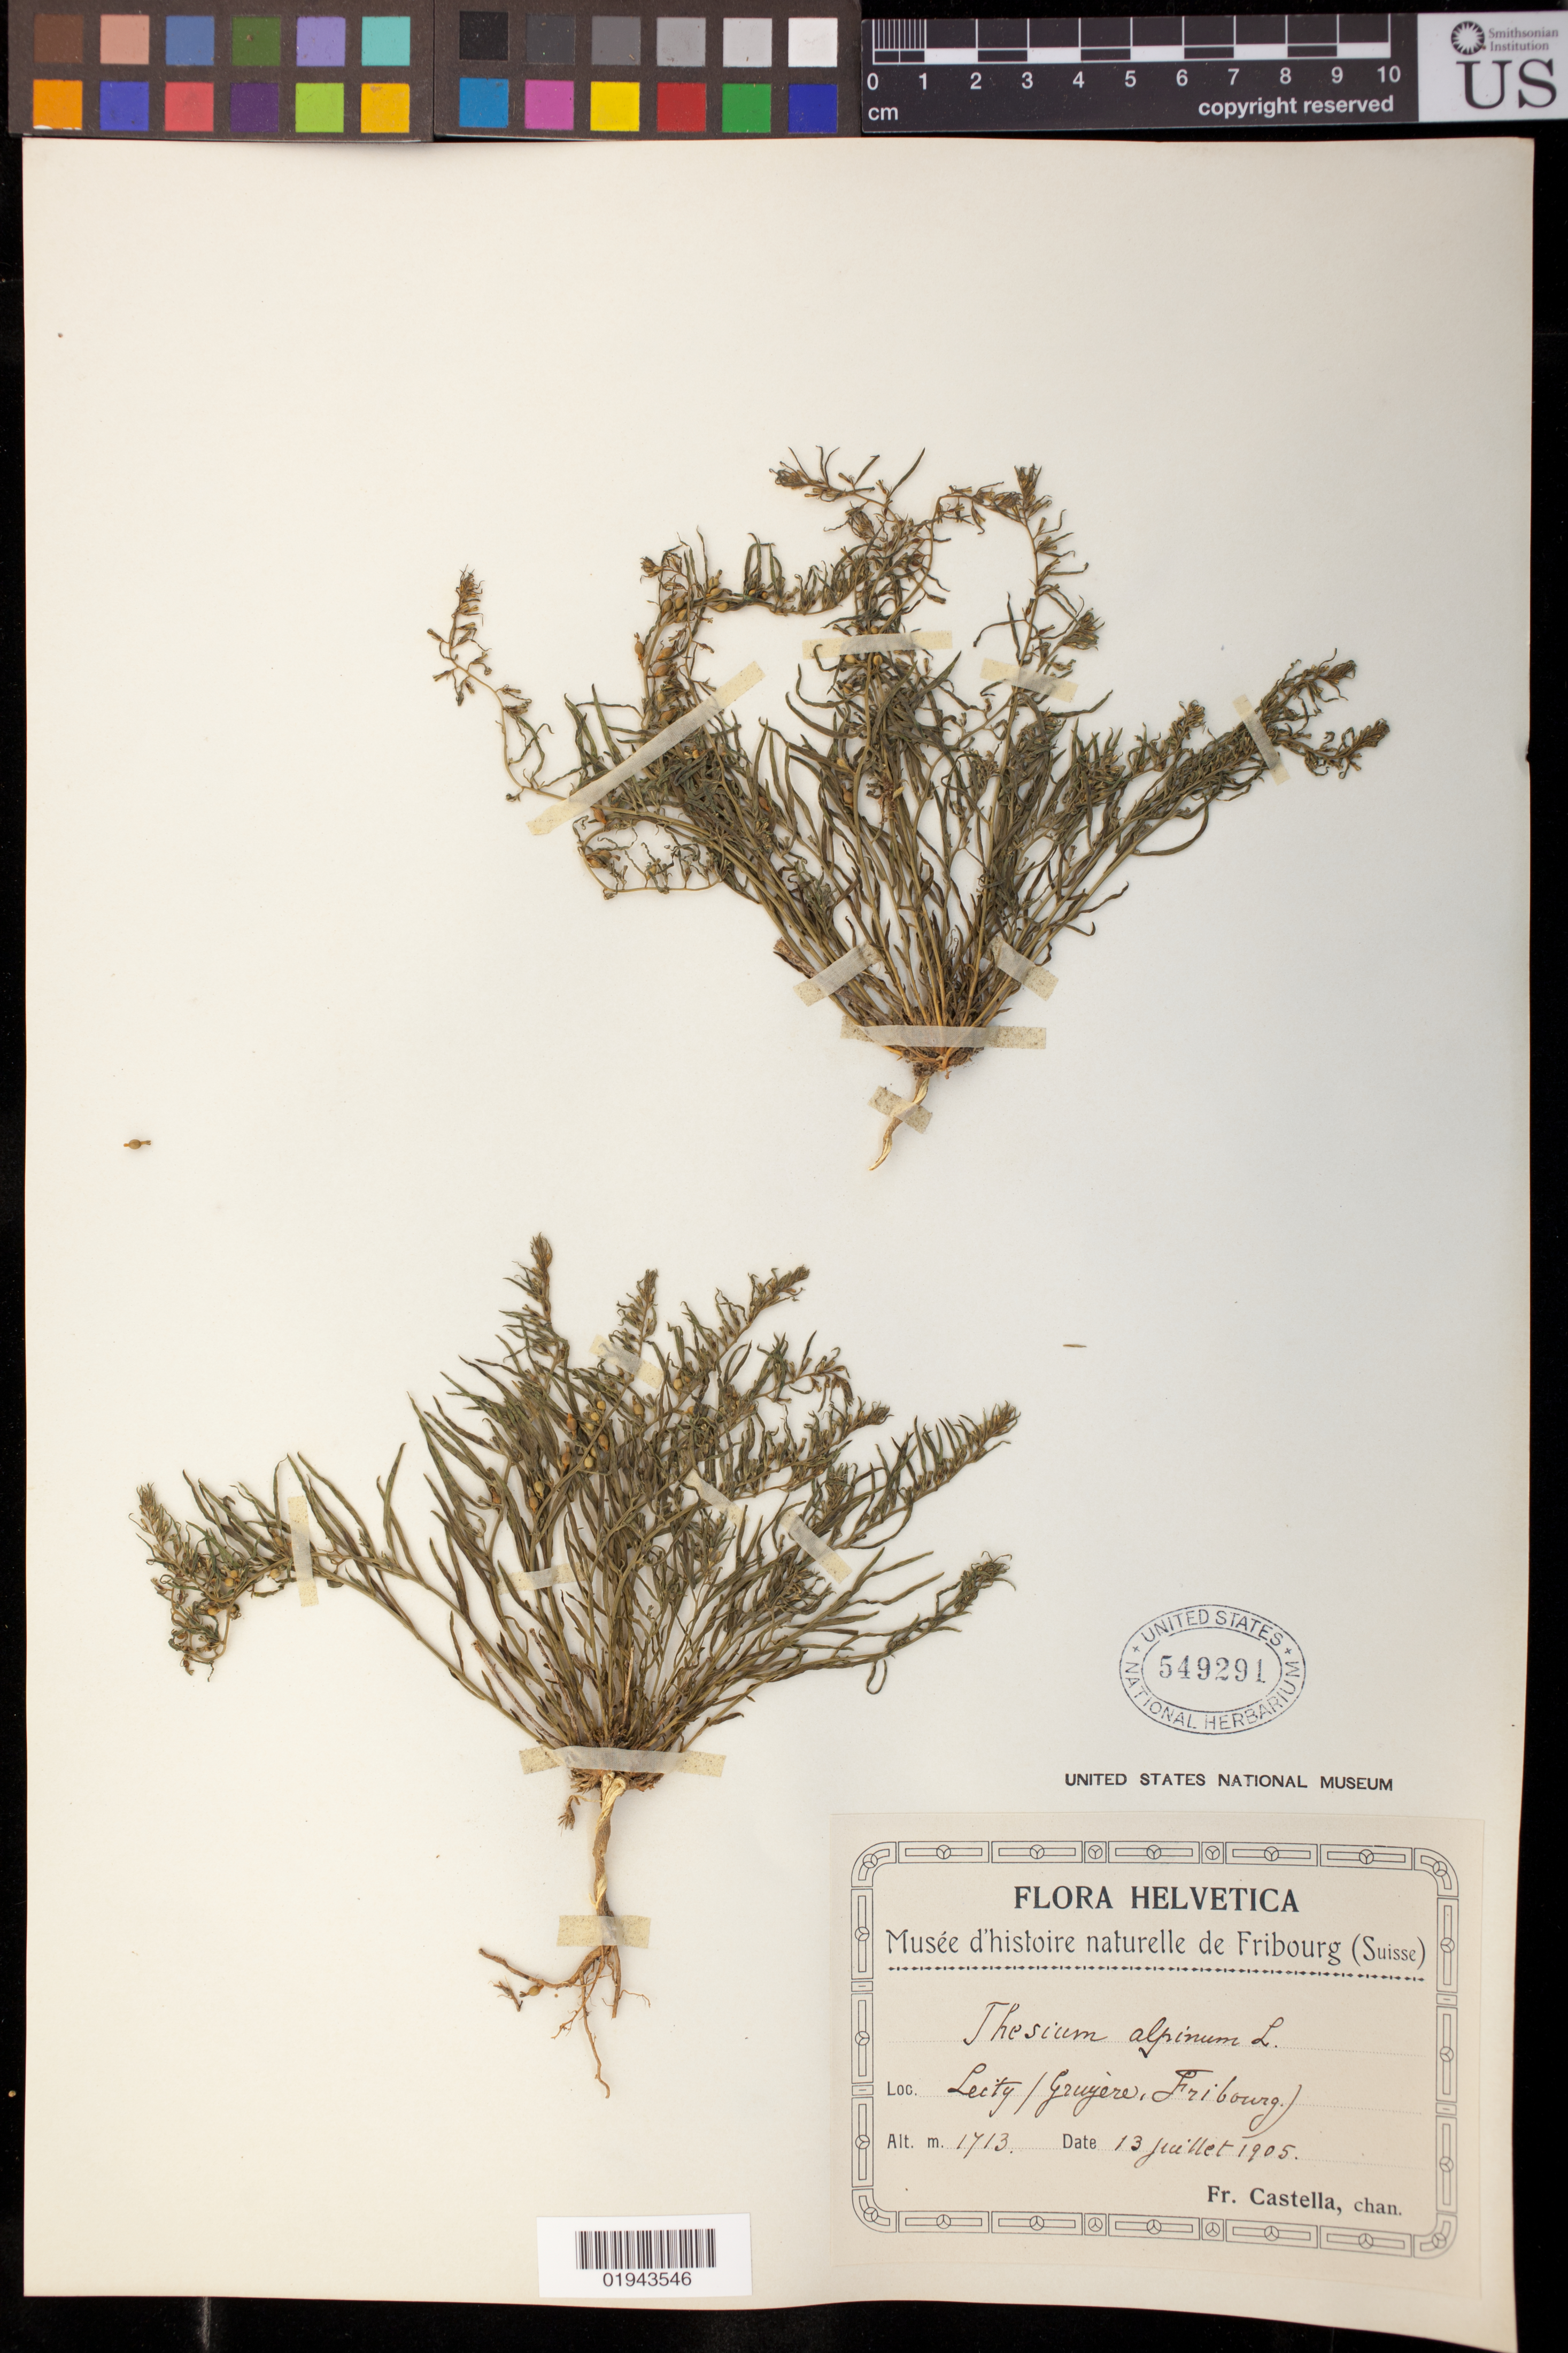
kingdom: Plantae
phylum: Tracheophyta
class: Magnoliopsida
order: Santalales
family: Thesiaceae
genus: Thesium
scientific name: Thesium alpinum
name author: L.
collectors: Fr. Castella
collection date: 1905-07-13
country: Switzerland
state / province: Fribourg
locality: Lecity / Gruy├¿re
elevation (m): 1713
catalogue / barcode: US 549291